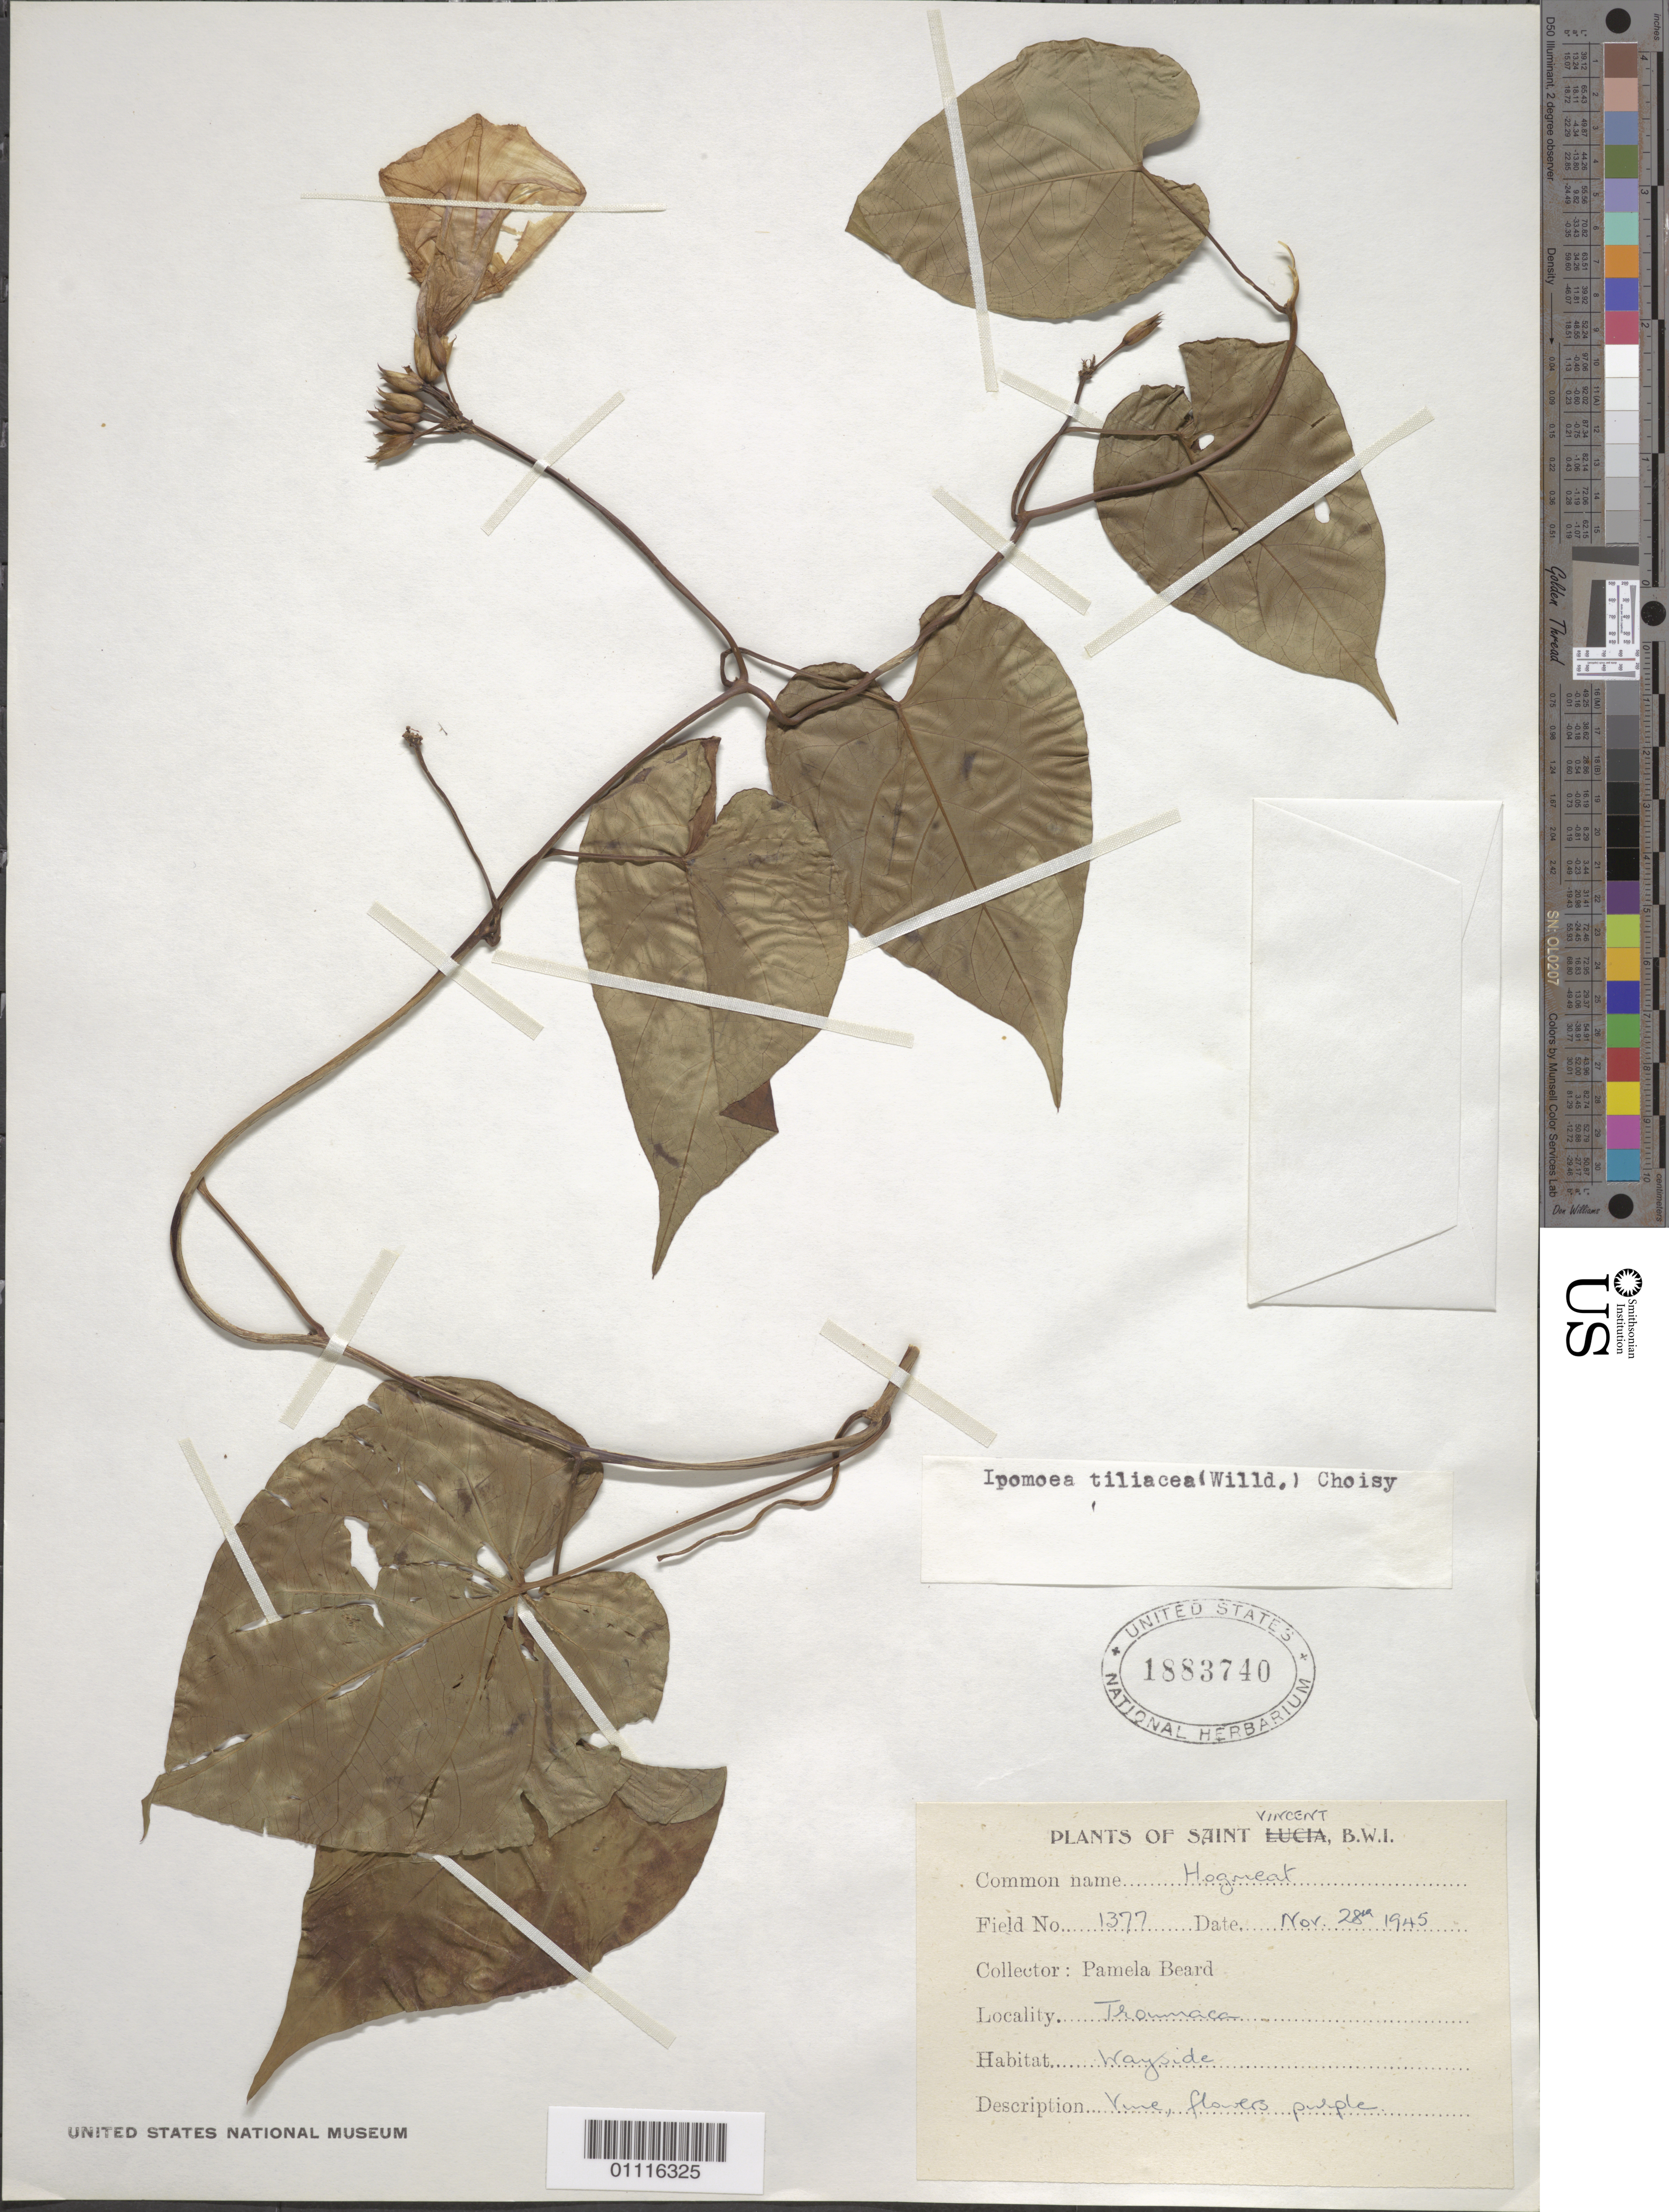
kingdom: Plantae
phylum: Tracheophyta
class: Magnoliopsida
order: Solanales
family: Convolvulaceae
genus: Ipomoea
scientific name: Ipomoea tiliacea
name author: (Willd.) Choisy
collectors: P. Beard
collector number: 1377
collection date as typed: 28 Nov 1945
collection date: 1945-11-28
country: St. Vincent - Grenadines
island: St. Vincent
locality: Troumaca. Wayside.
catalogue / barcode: US 1883740